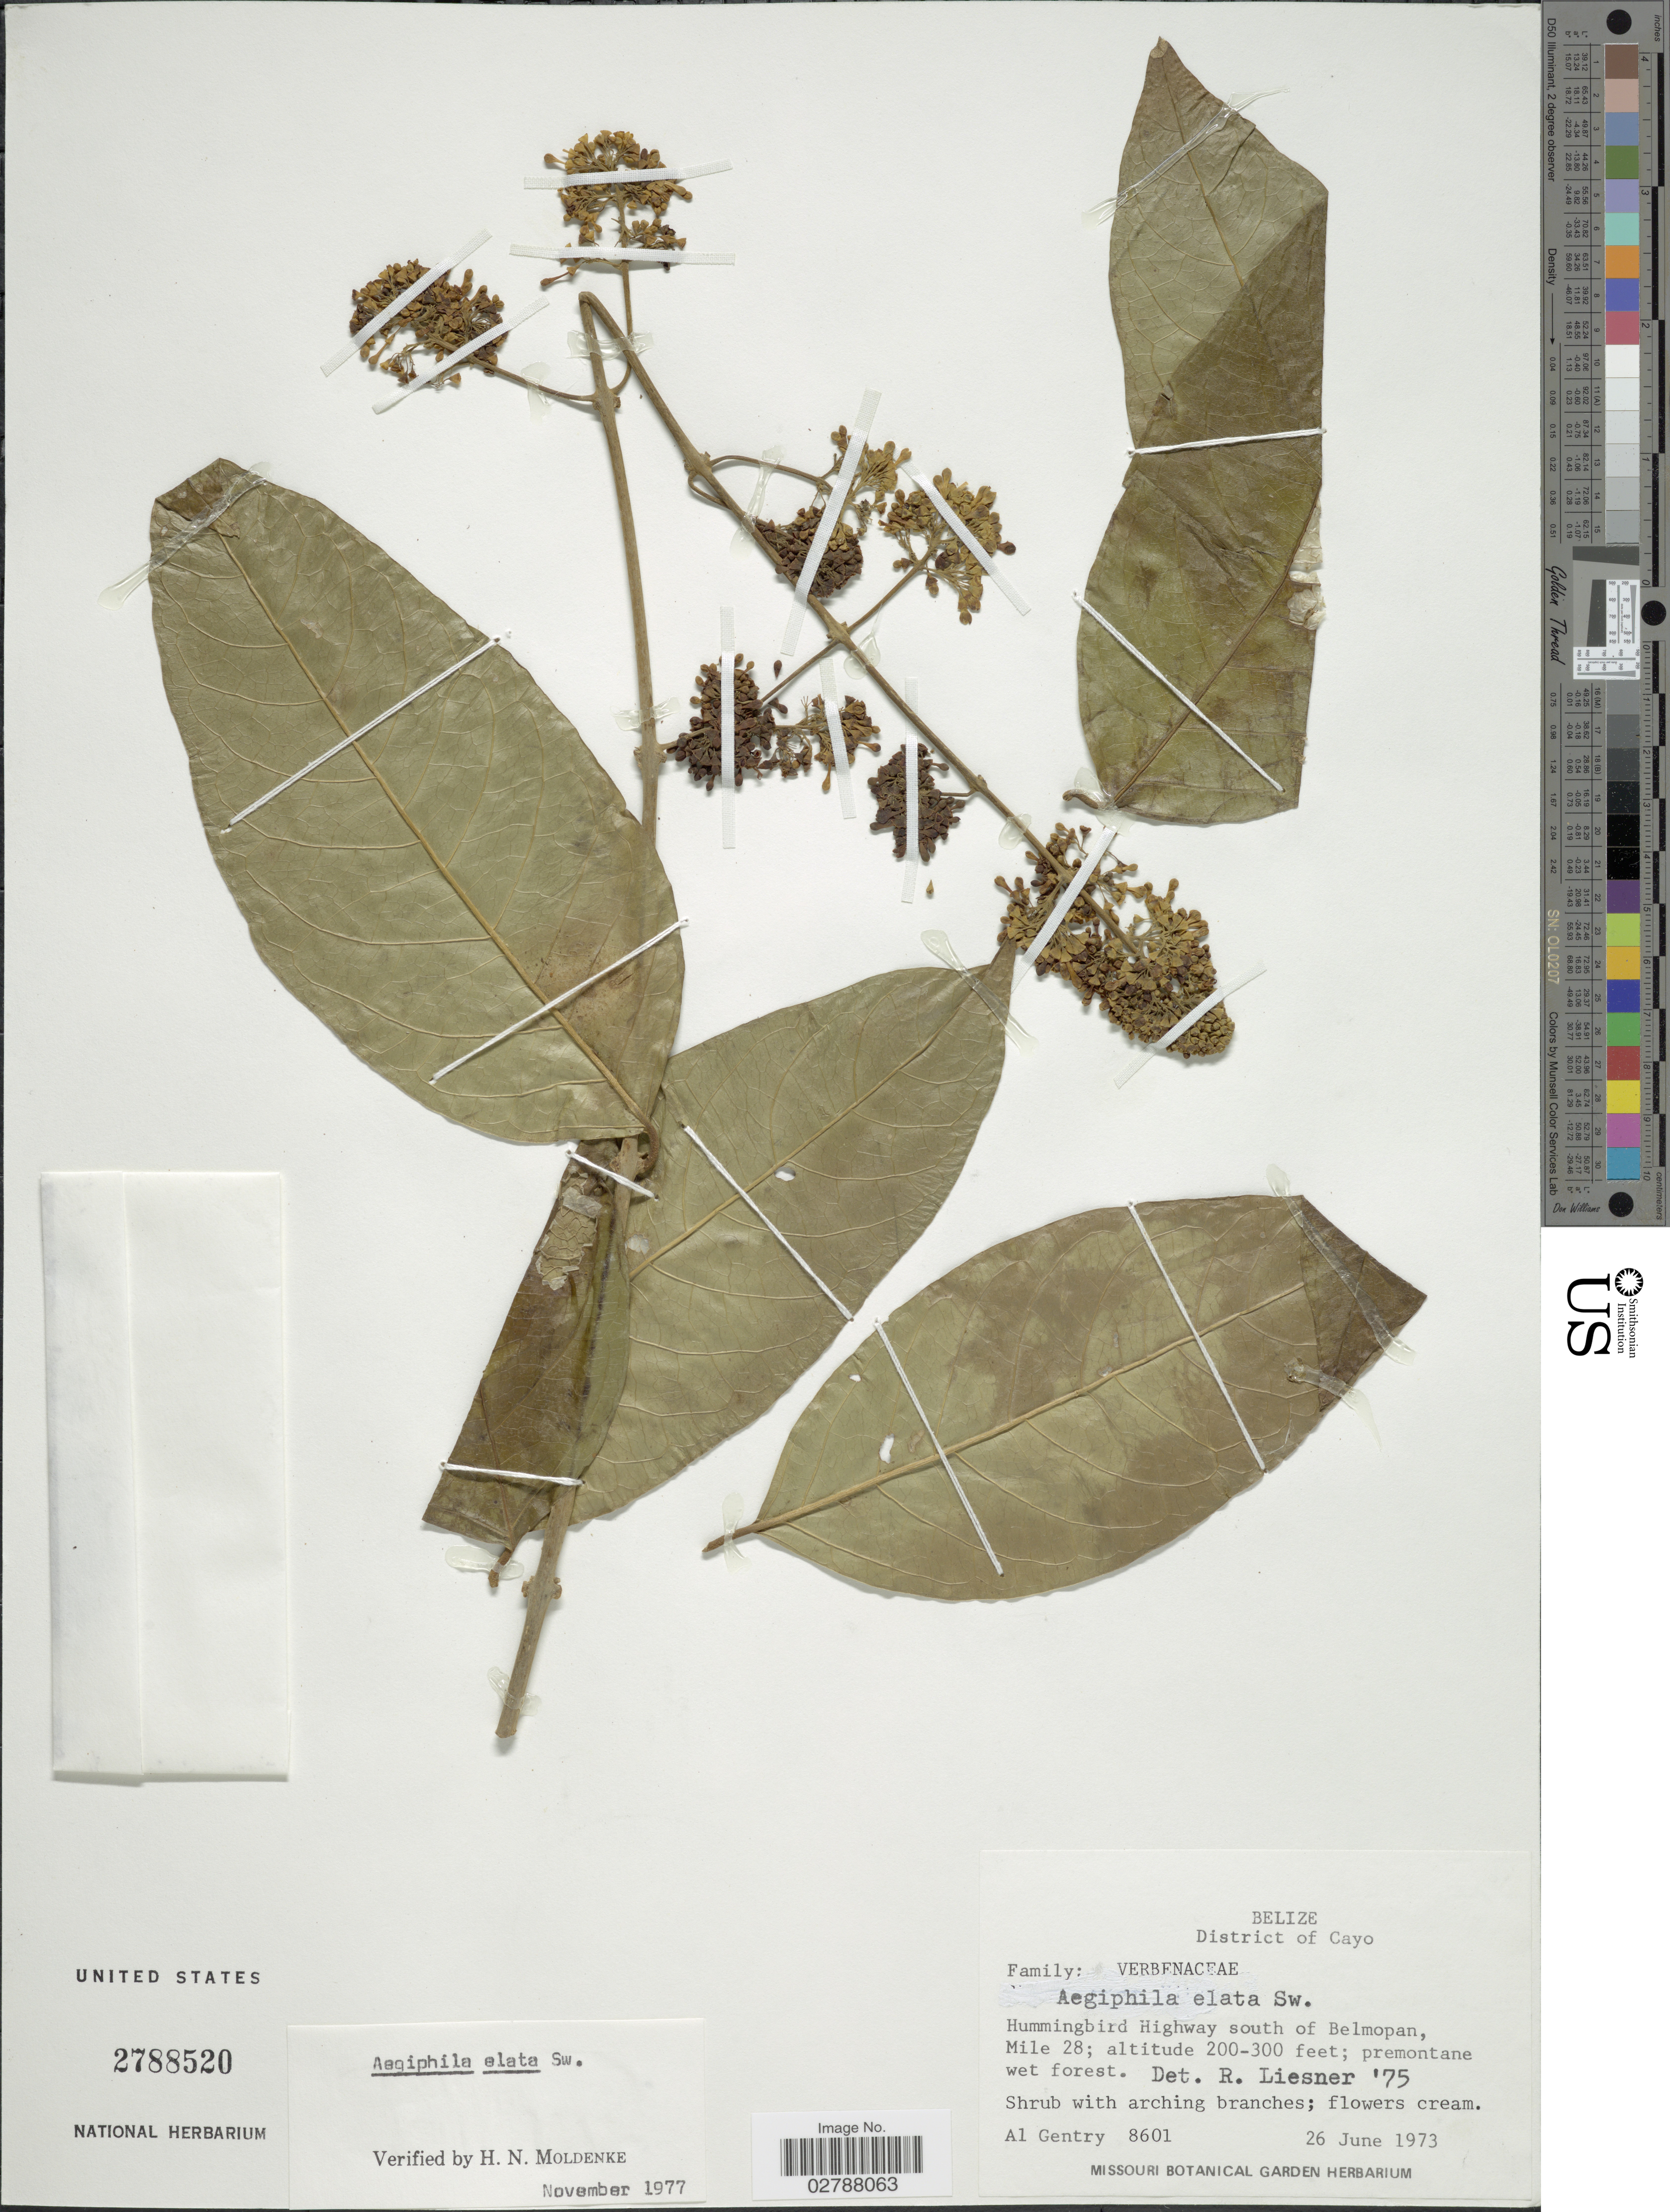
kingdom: Plantae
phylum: Tracheophyta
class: Magnoliopsida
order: Lamiales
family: Lamiaceae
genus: Aegiphila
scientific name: Aegiphila elata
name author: Sw.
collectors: A. H. Gentry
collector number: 8601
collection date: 1973-06-26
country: Belize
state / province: Cayo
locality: Hummingbird Highway south of Belmopan, Mile 28.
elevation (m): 61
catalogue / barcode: US 2788520